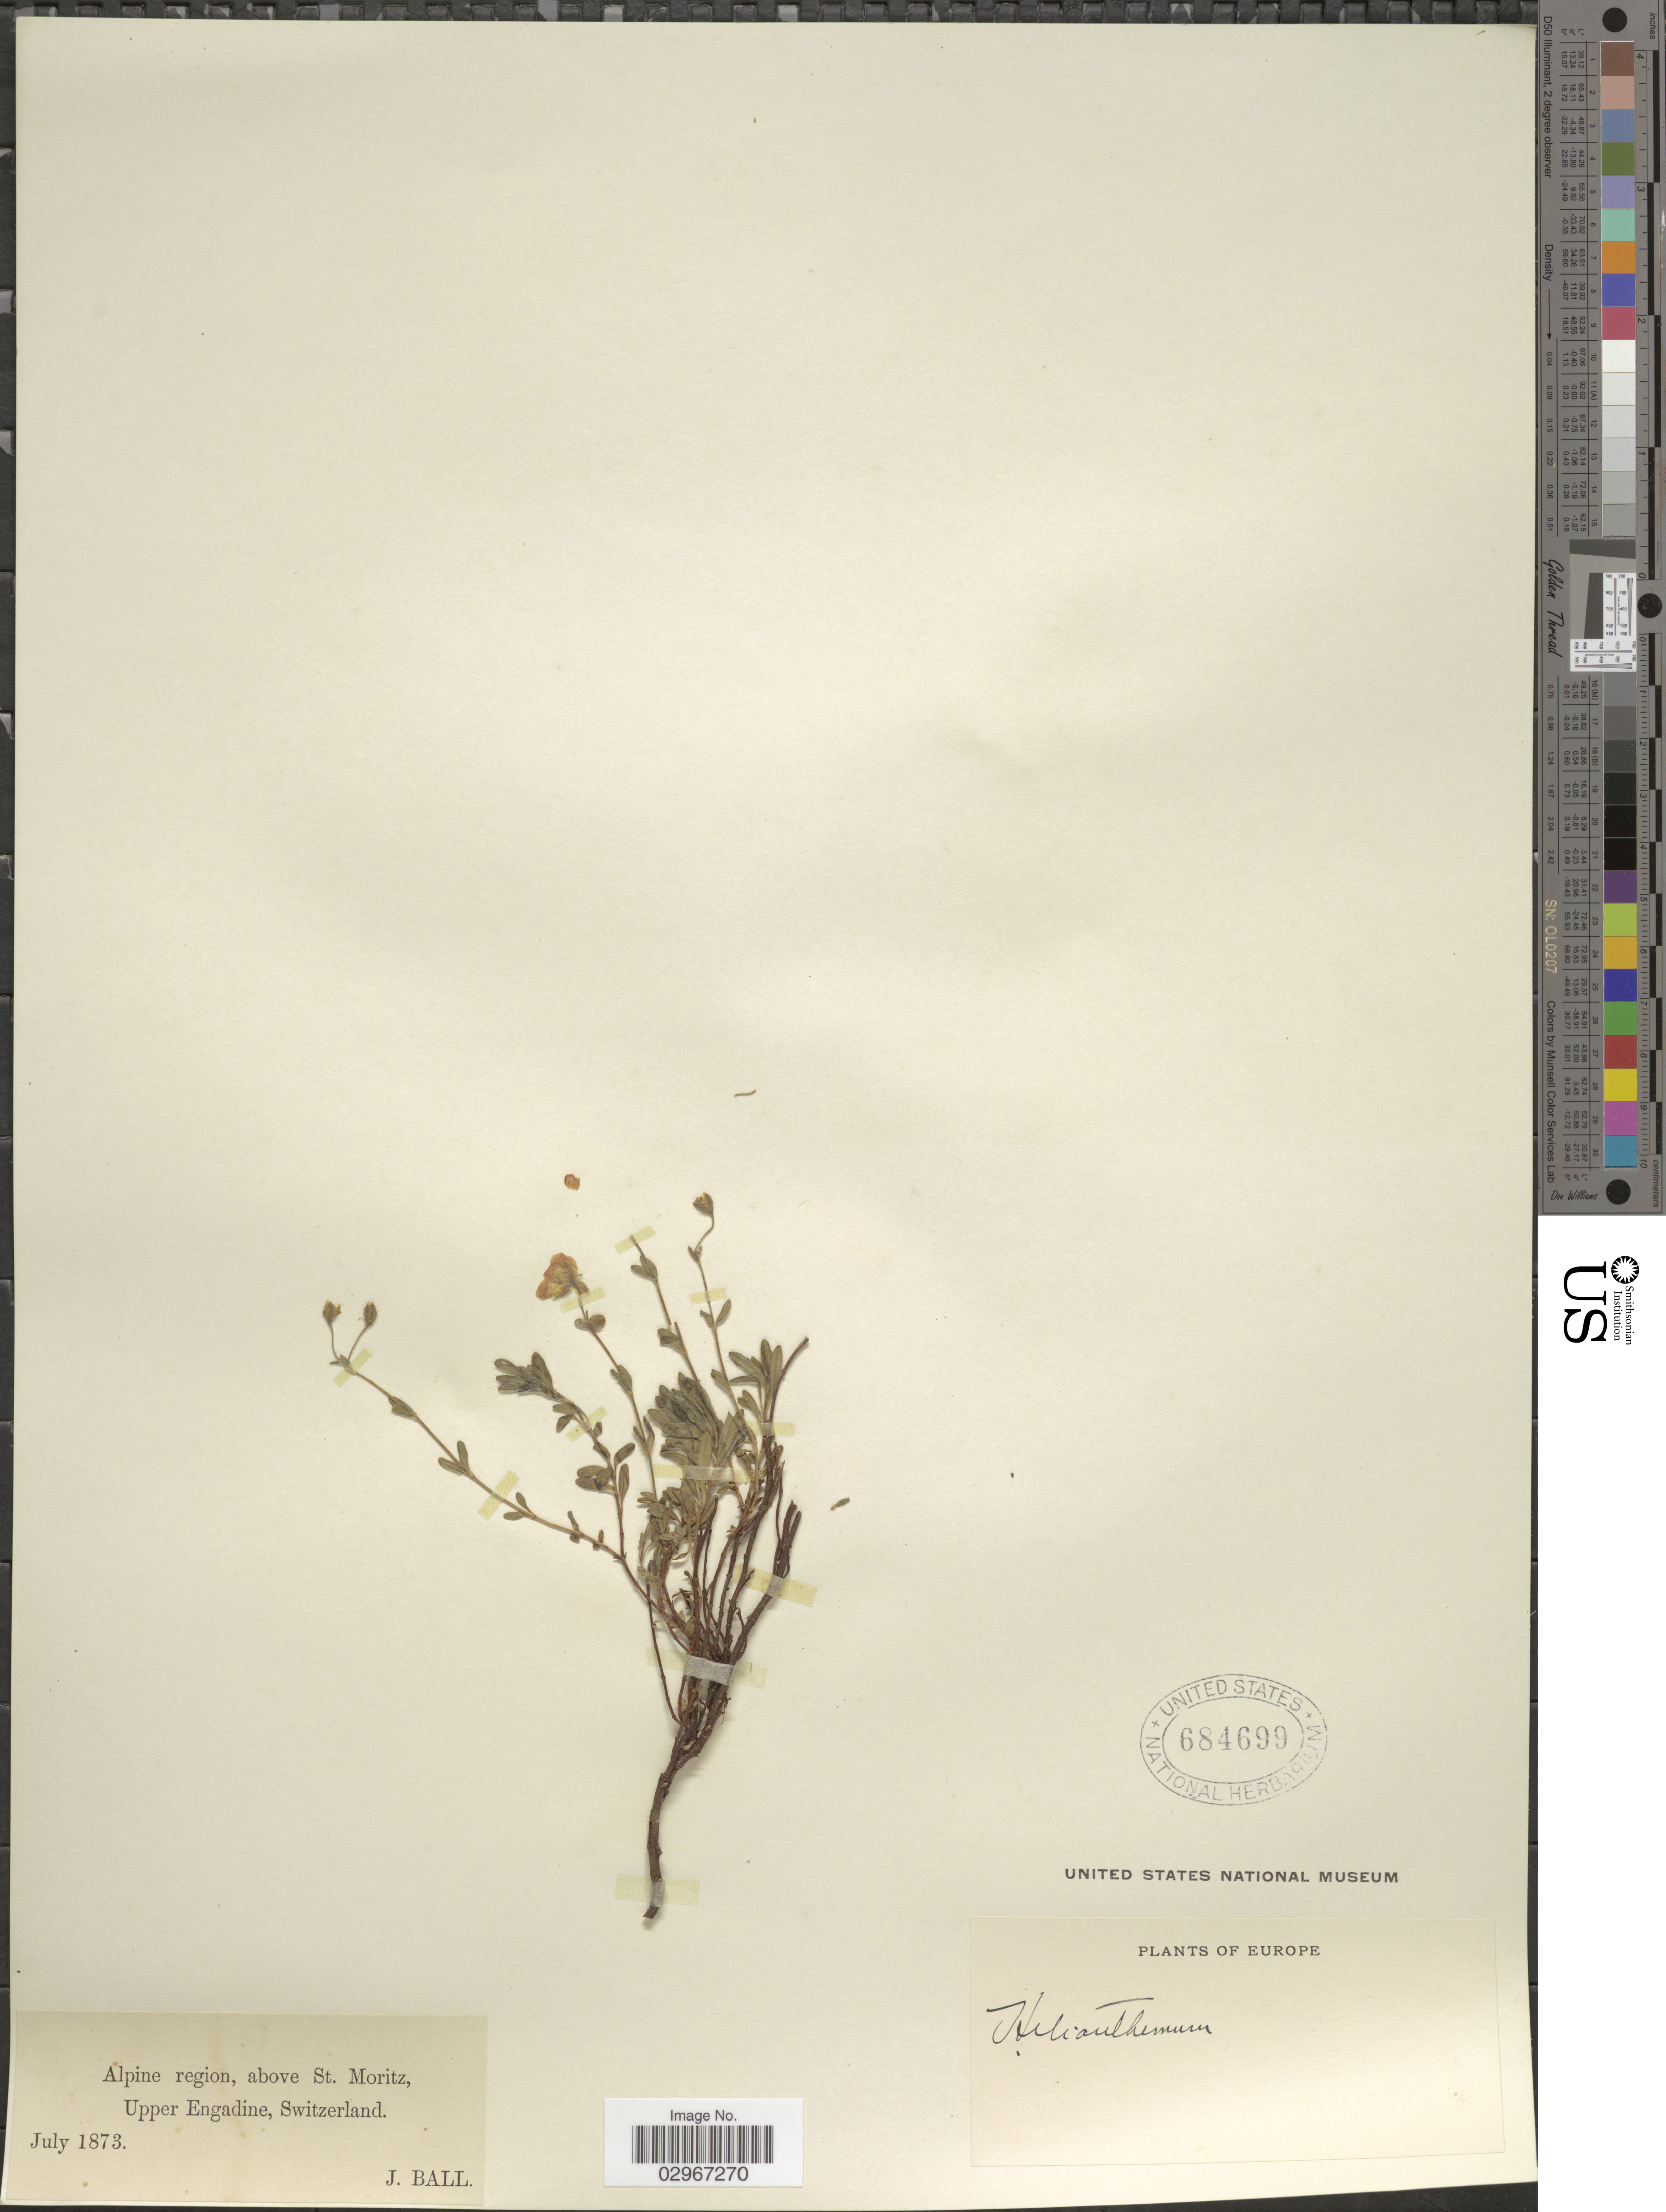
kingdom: Plantae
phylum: Tracheophyta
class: Magnoliopsida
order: Malvales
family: Cistaceae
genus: Helianthemum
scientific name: Helianthemum sp.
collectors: J. Ball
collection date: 1873-07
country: Switzerland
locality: Alpine region, above St. Moritz, Upper Engadine, Switzerland.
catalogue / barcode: US 684699